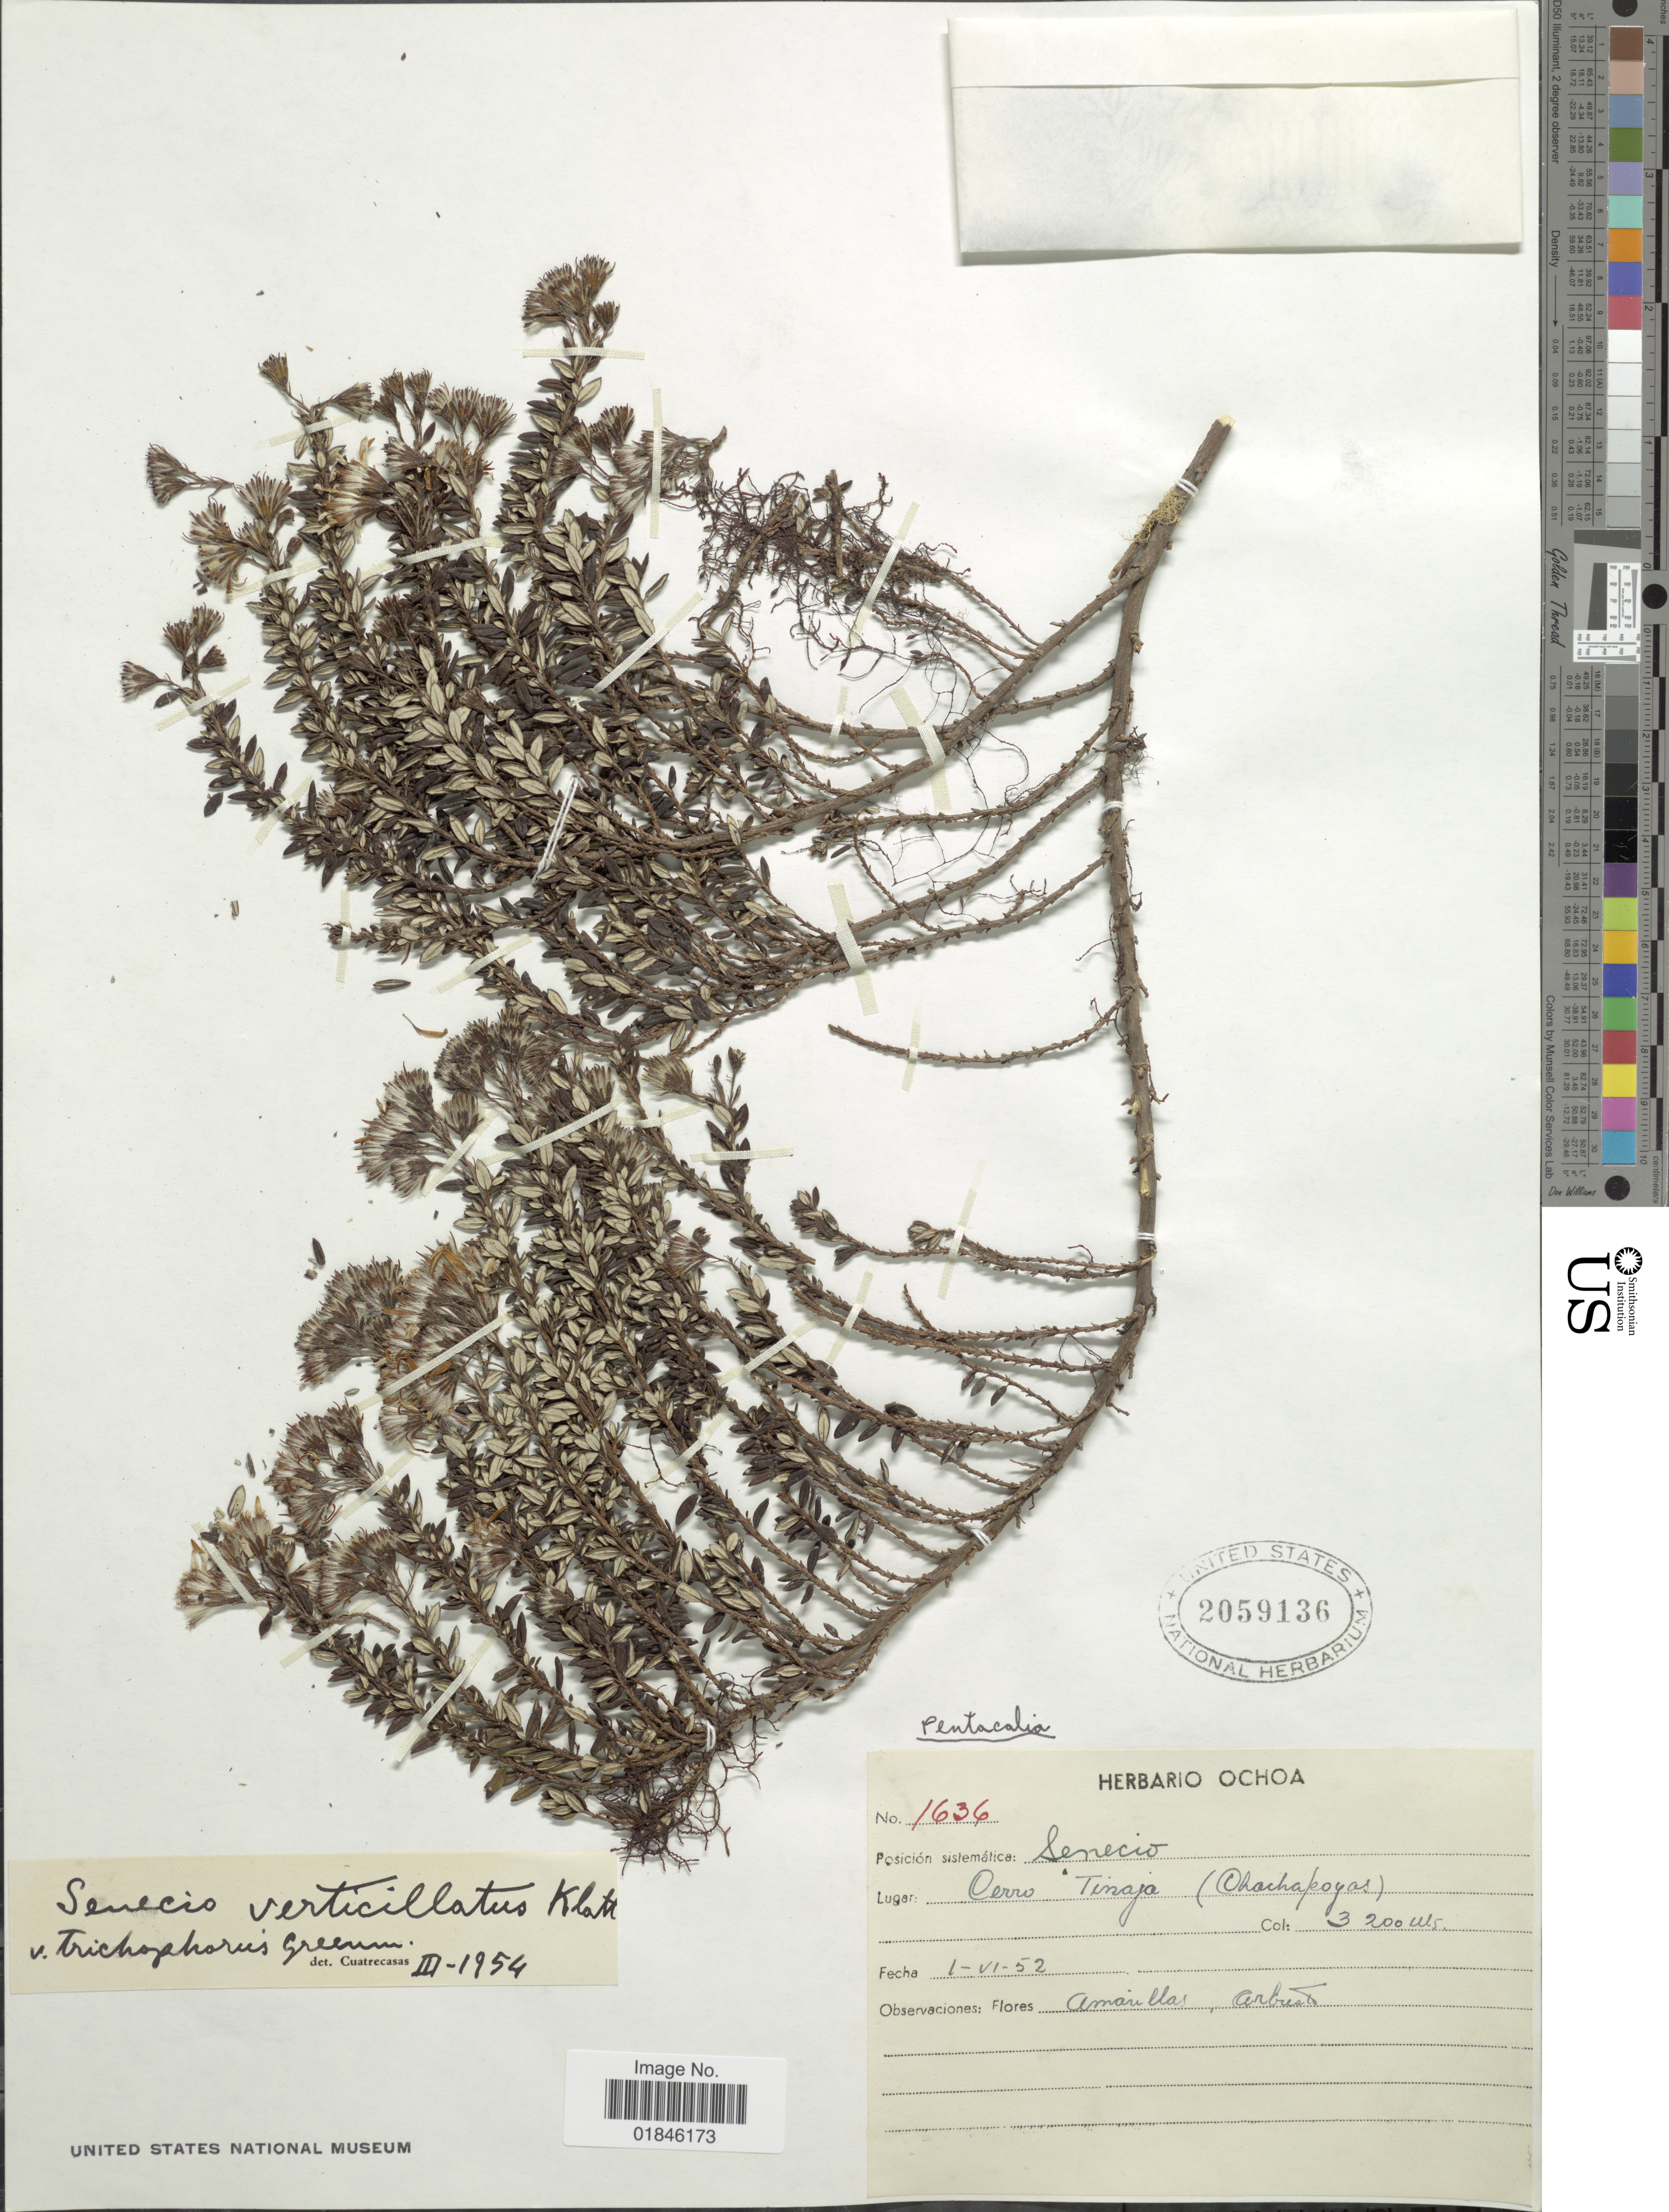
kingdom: Plantae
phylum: Tracheophyta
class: Magnoliopsida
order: Asterales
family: Asteraceae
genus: Pentacalia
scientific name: Pentacalia verticillata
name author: (Klatt) Cuatrec.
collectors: ex herb. Ochoa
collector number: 1636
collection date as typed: Transcribed d/m/y: 1/6/52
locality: Cerro Tinaja (Chachapoyas)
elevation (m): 3200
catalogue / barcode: US 2059136